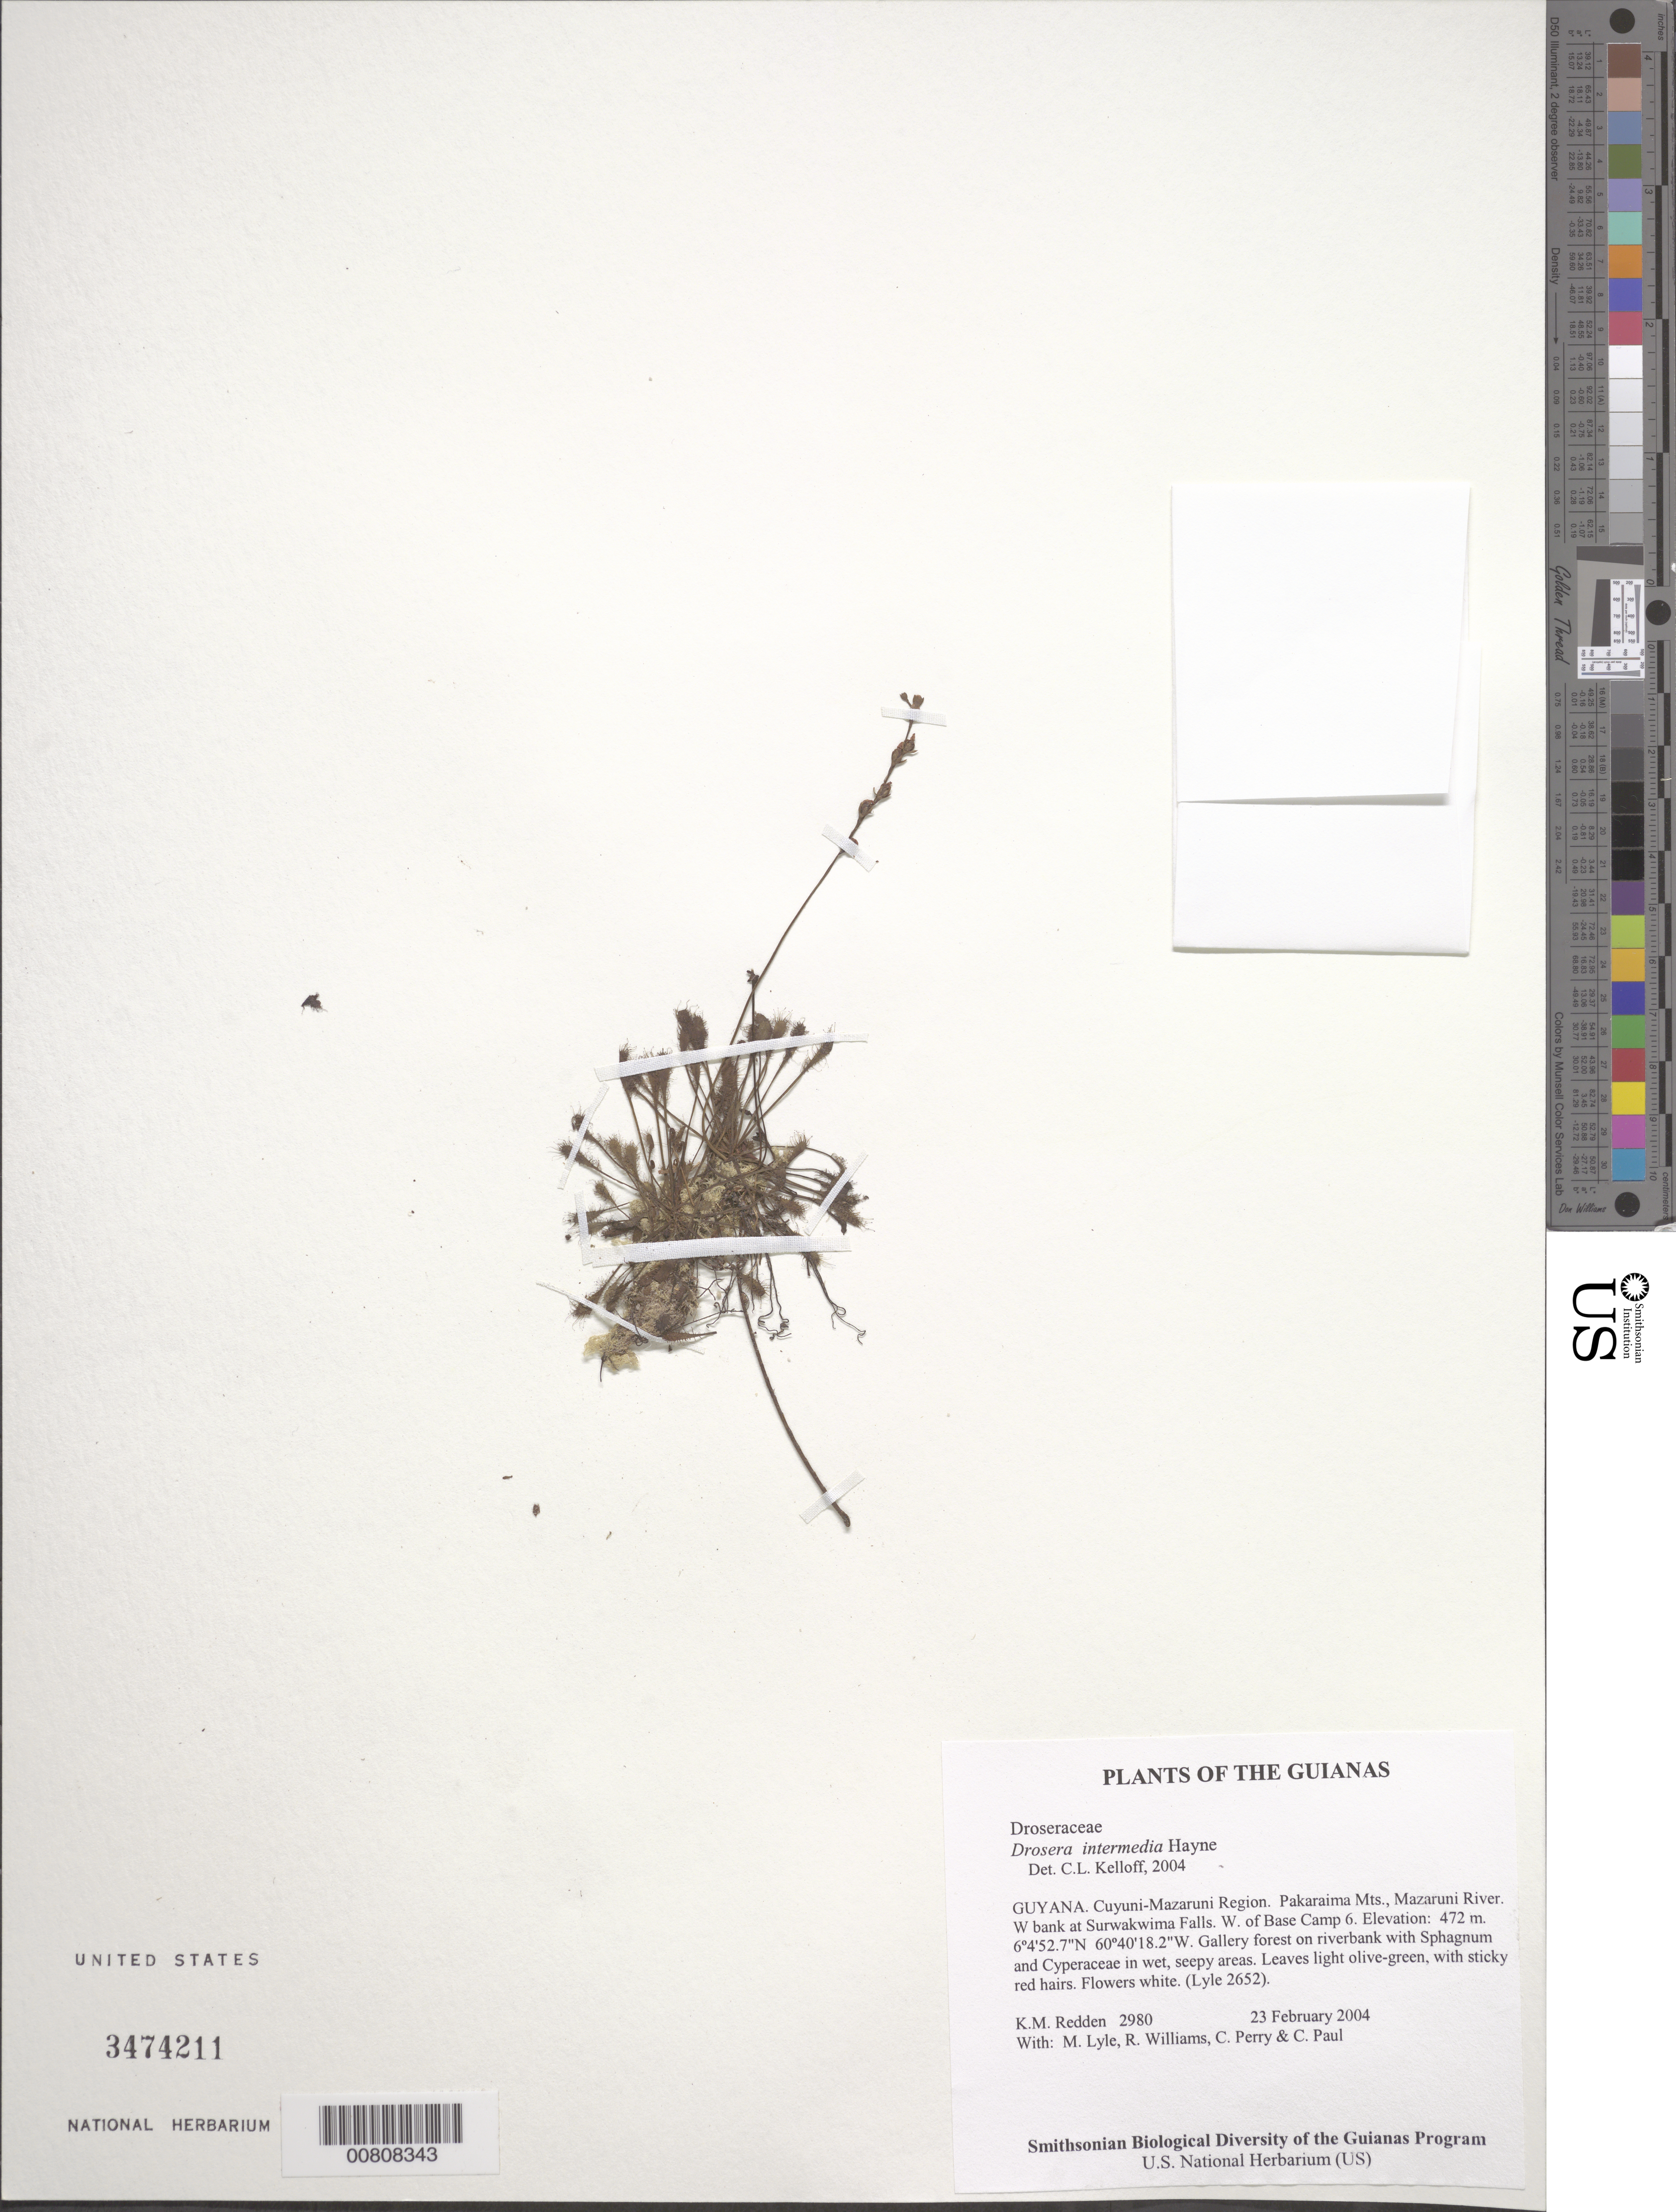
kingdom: Plantae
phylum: Tracheophyta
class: Magnoliopsida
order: Caryophyllales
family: Droseraceae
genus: Drosera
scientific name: Drosera intermedia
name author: Hayne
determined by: Kelloff, Carol L., (US), Smithsonian Institution - National Museum of Natural History (UNITED STATES)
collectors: K. M. Redden, M. Lyle, R. Williams, C. Perry & C. Paul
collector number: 2980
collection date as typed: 23 February 2004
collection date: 2004-02-23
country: Guyana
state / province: Cuyuni-Mazaruni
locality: Pakaraima Mts., Mazaruni River. W bank at Surwakwima Falls. W. of Base Camp 6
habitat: Gallery forest on riverbank with Sphagnum and Cyperaceae in wet, seepy areas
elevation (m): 472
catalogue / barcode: US 3474211